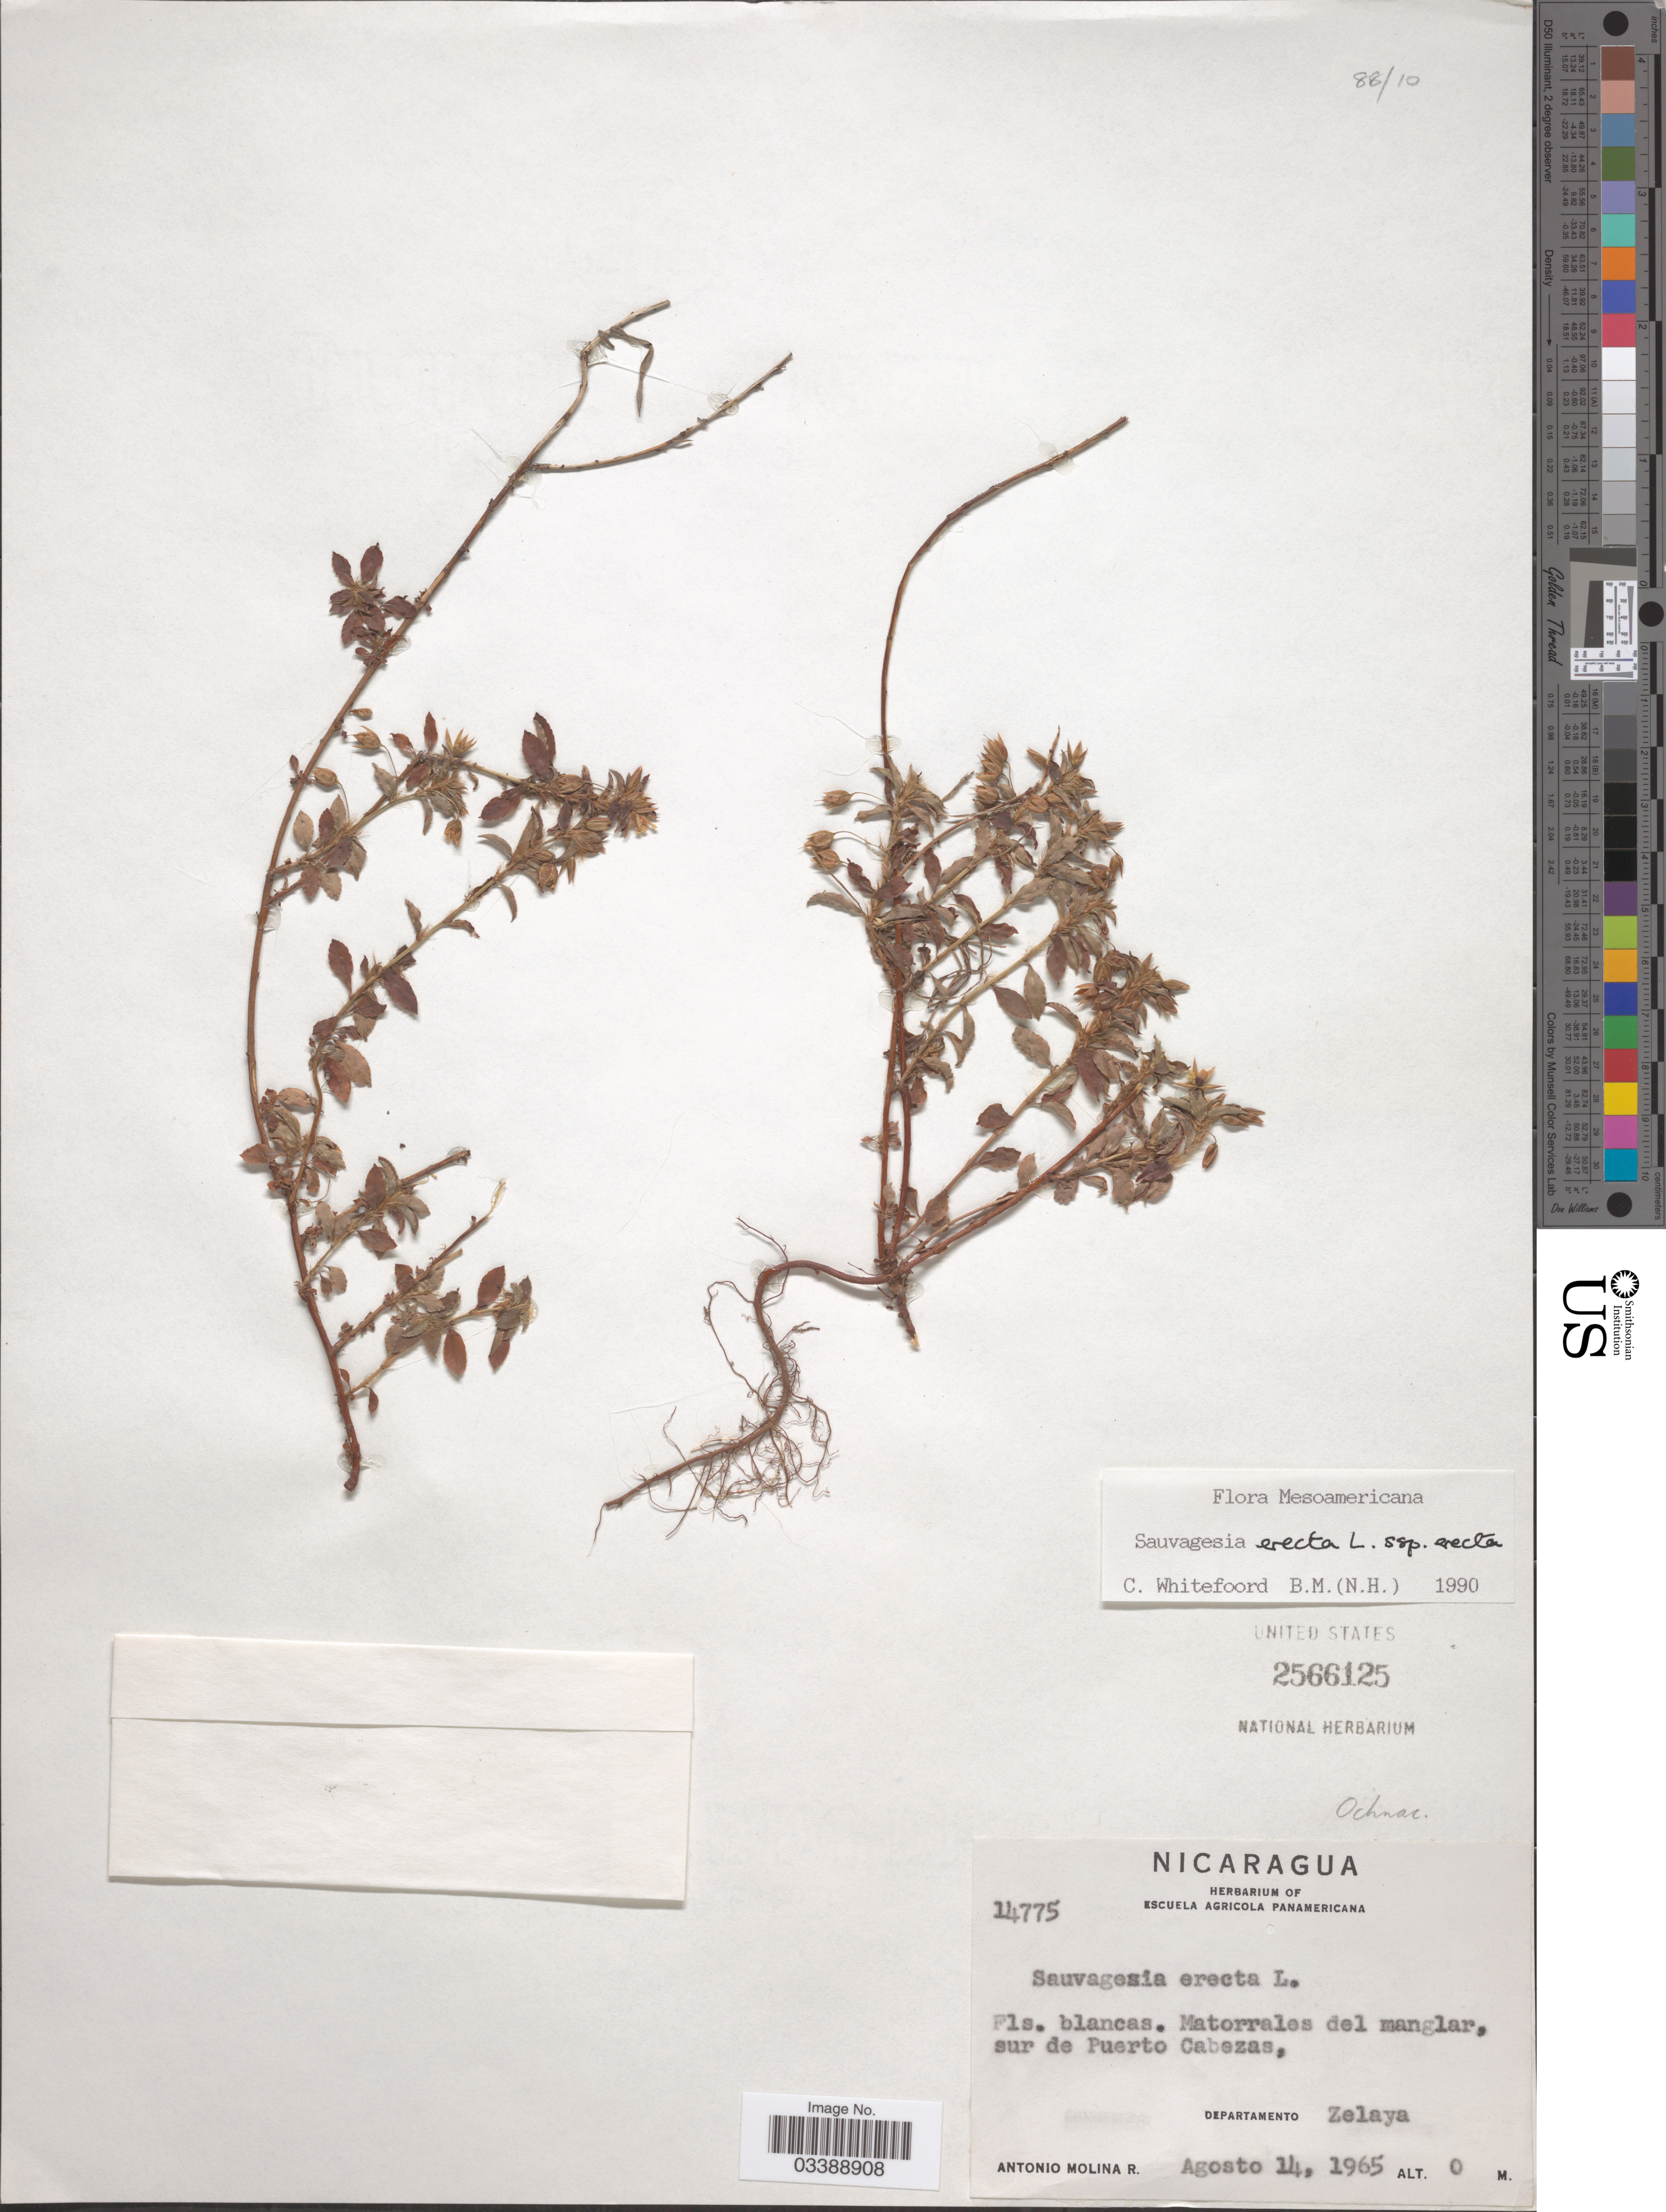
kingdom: Plantae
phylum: Tracheophyta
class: Magnoliopsida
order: Malpighiales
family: Ochnaceae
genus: Sauvagesia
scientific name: Sauvagesia erecta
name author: L.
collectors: A. Molina R.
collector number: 14775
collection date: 1965-08-14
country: Nicaragua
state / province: Atlántico Norte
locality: Matorrales del manglar, sur de Puerto Cabezas, Departamento Zelaya.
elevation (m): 0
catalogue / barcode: US 2566125